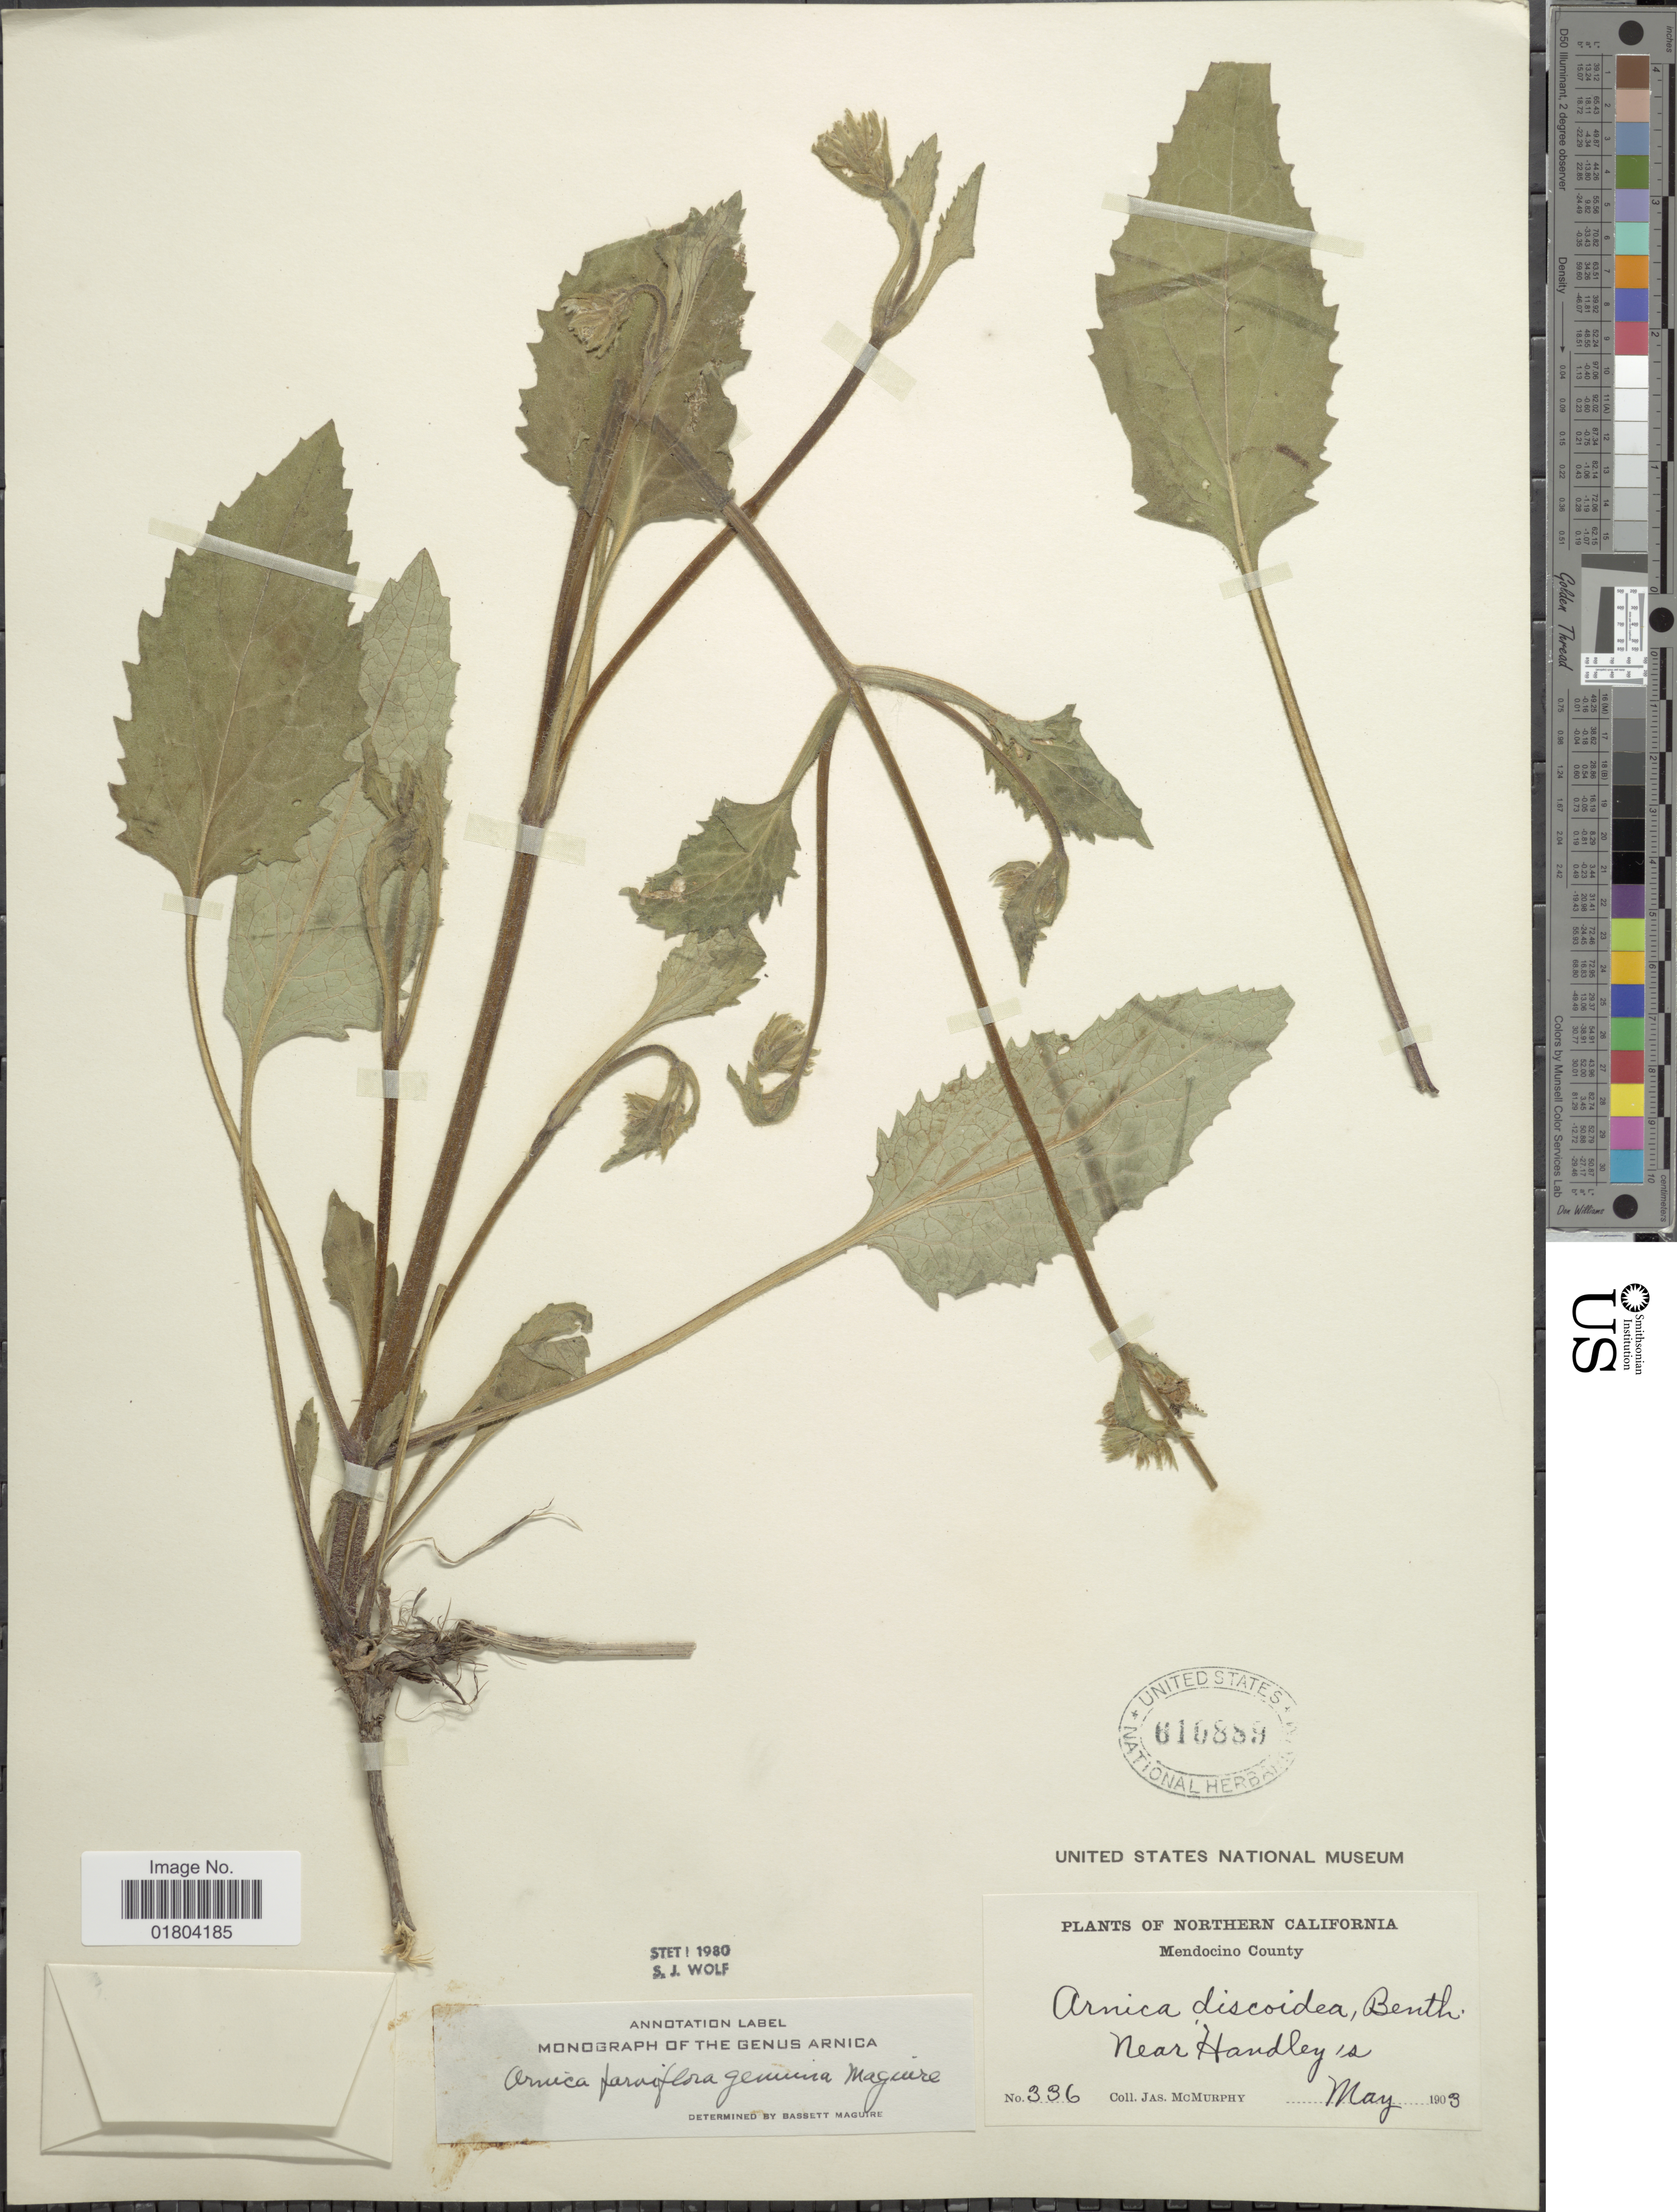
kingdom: Plantae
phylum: Tracheophyta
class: Magnoliopsida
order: Asterales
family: Asteraceae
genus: Arnica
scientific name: Arnica parviflora subsp. genuina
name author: Maguire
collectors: J. McMurphy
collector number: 336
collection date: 1903-05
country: United States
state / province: California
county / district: Mendocino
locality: Northern California, Mendocino County, Near Handley's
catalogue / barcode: US 616889